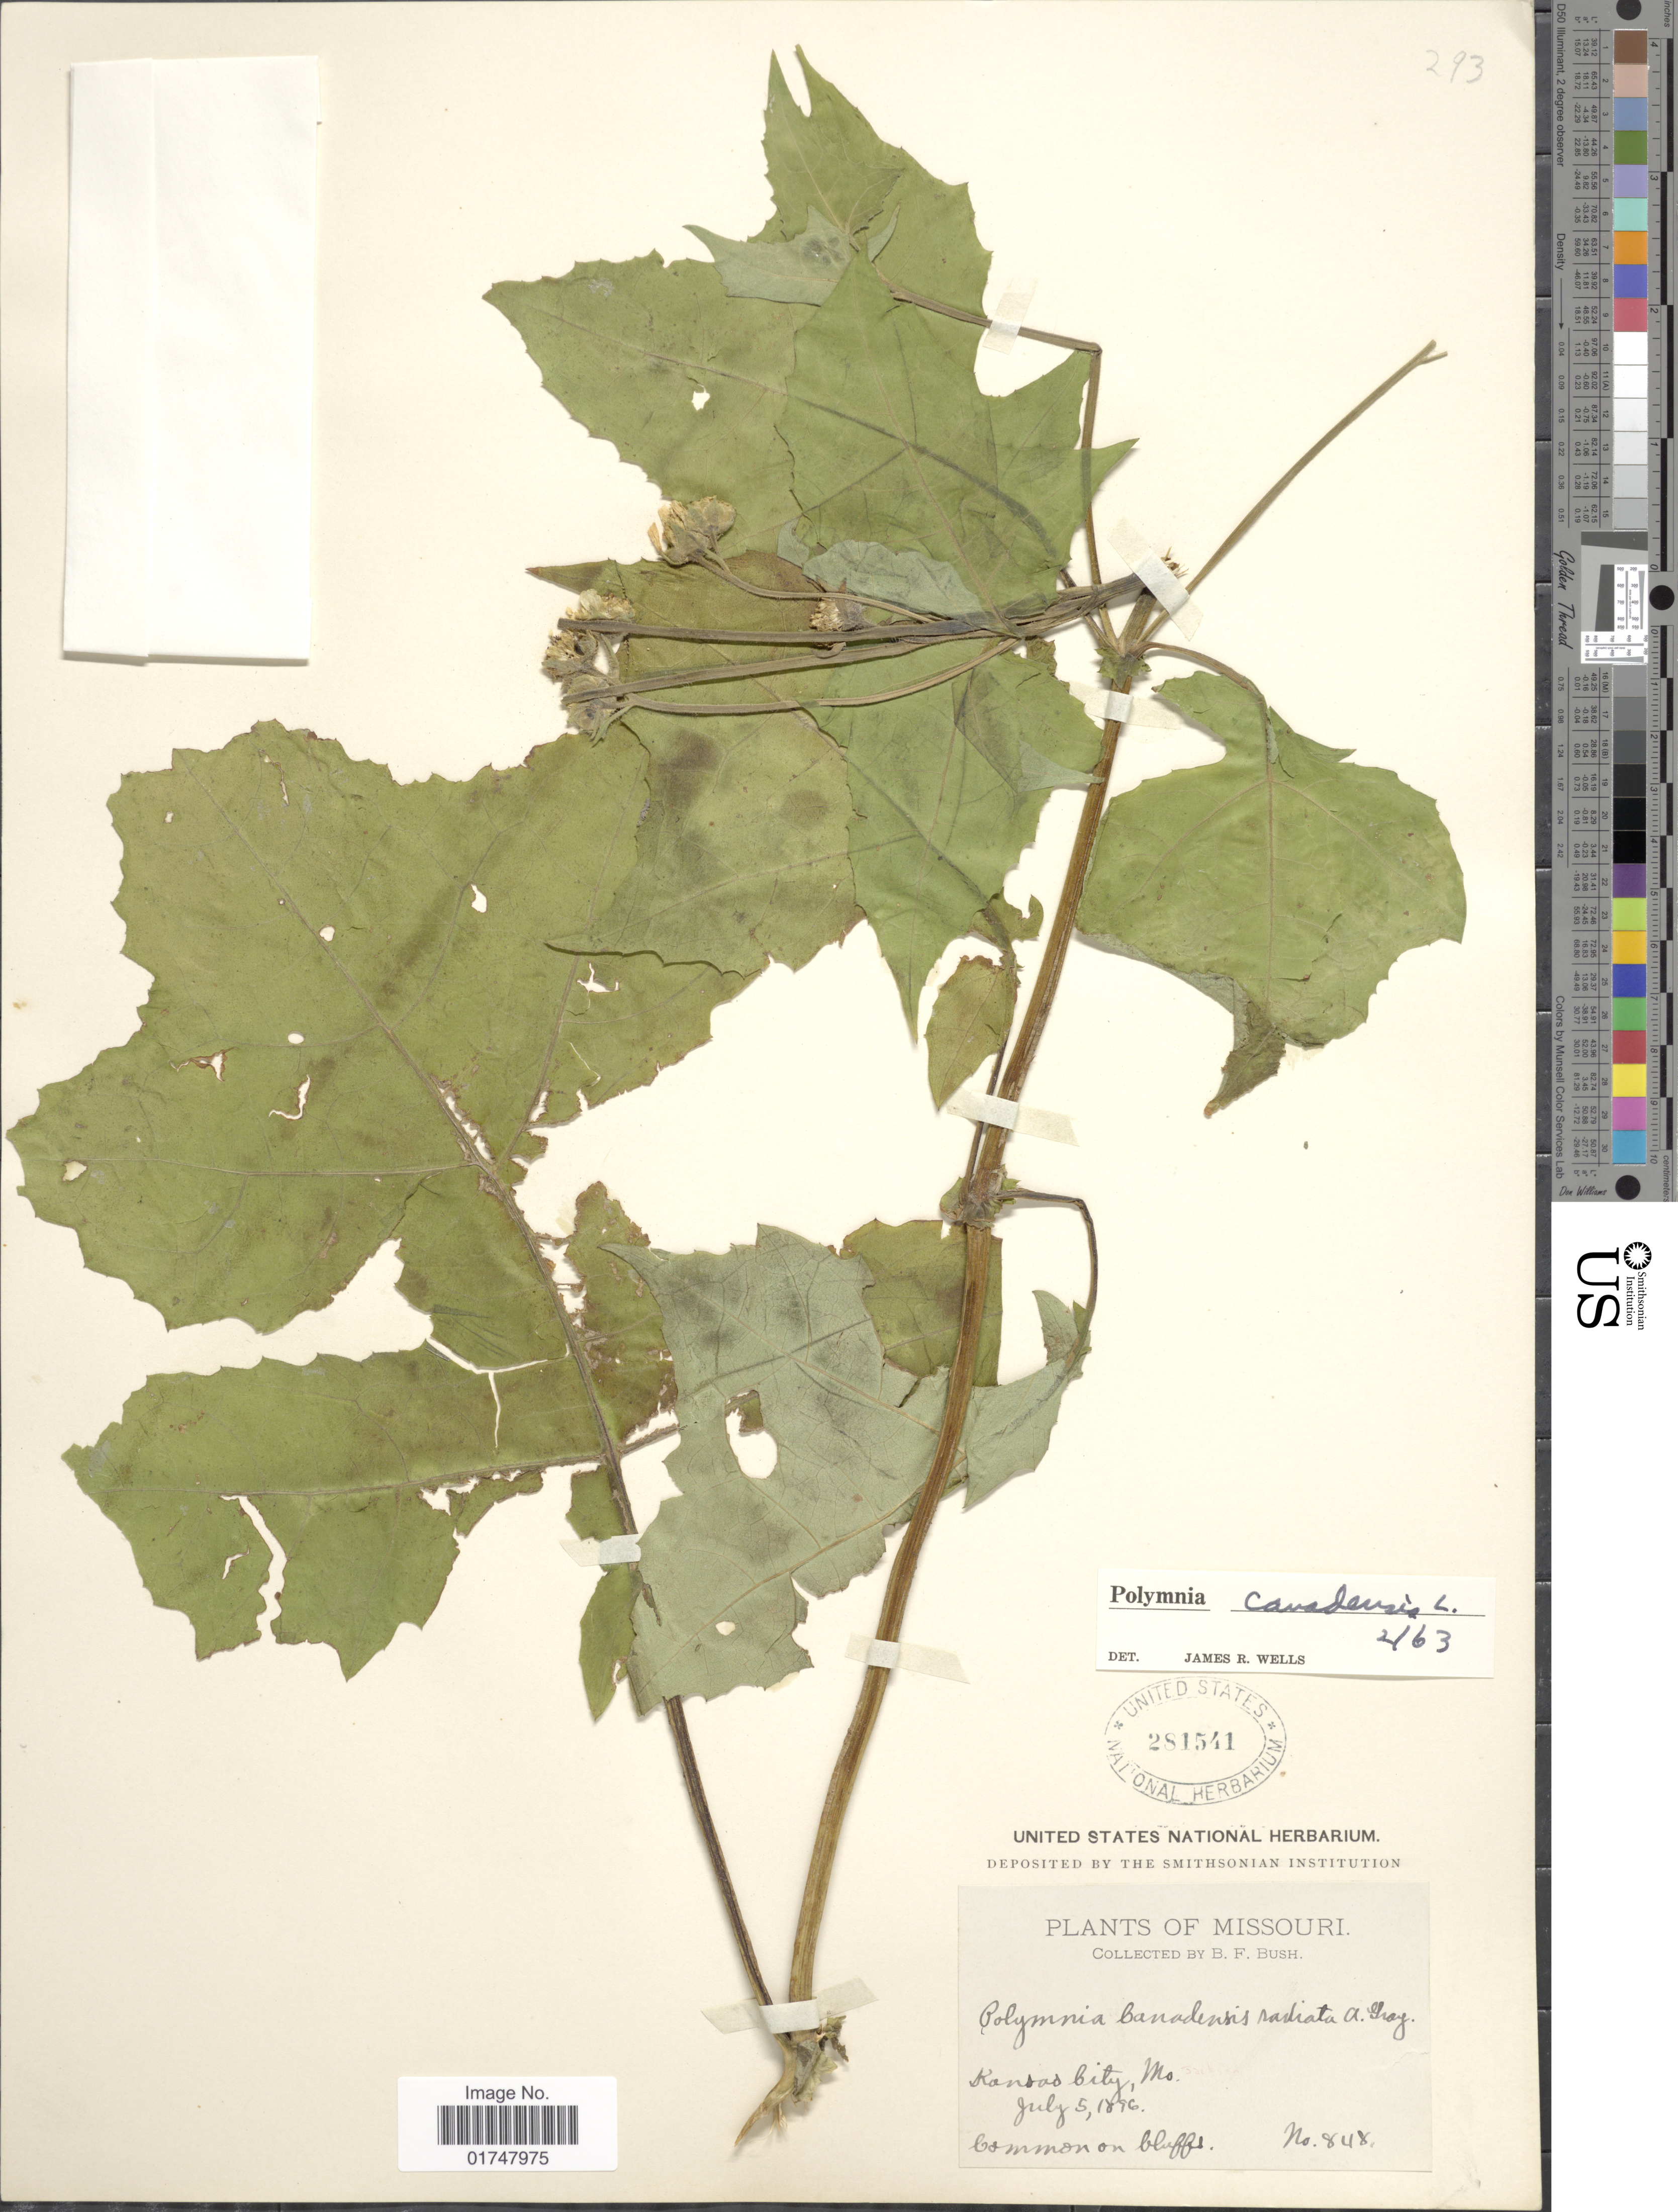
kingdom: Plantae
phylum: Tracheophyta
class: Magnoliopsida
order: Asterales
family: Asteraceae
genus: Polymnia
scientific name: Polymnia canadensis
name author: L.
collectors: B. F. Bush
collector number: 848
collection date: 1896-07-05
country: United States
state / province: Missouri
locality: Kansas City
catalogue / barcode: US 281541